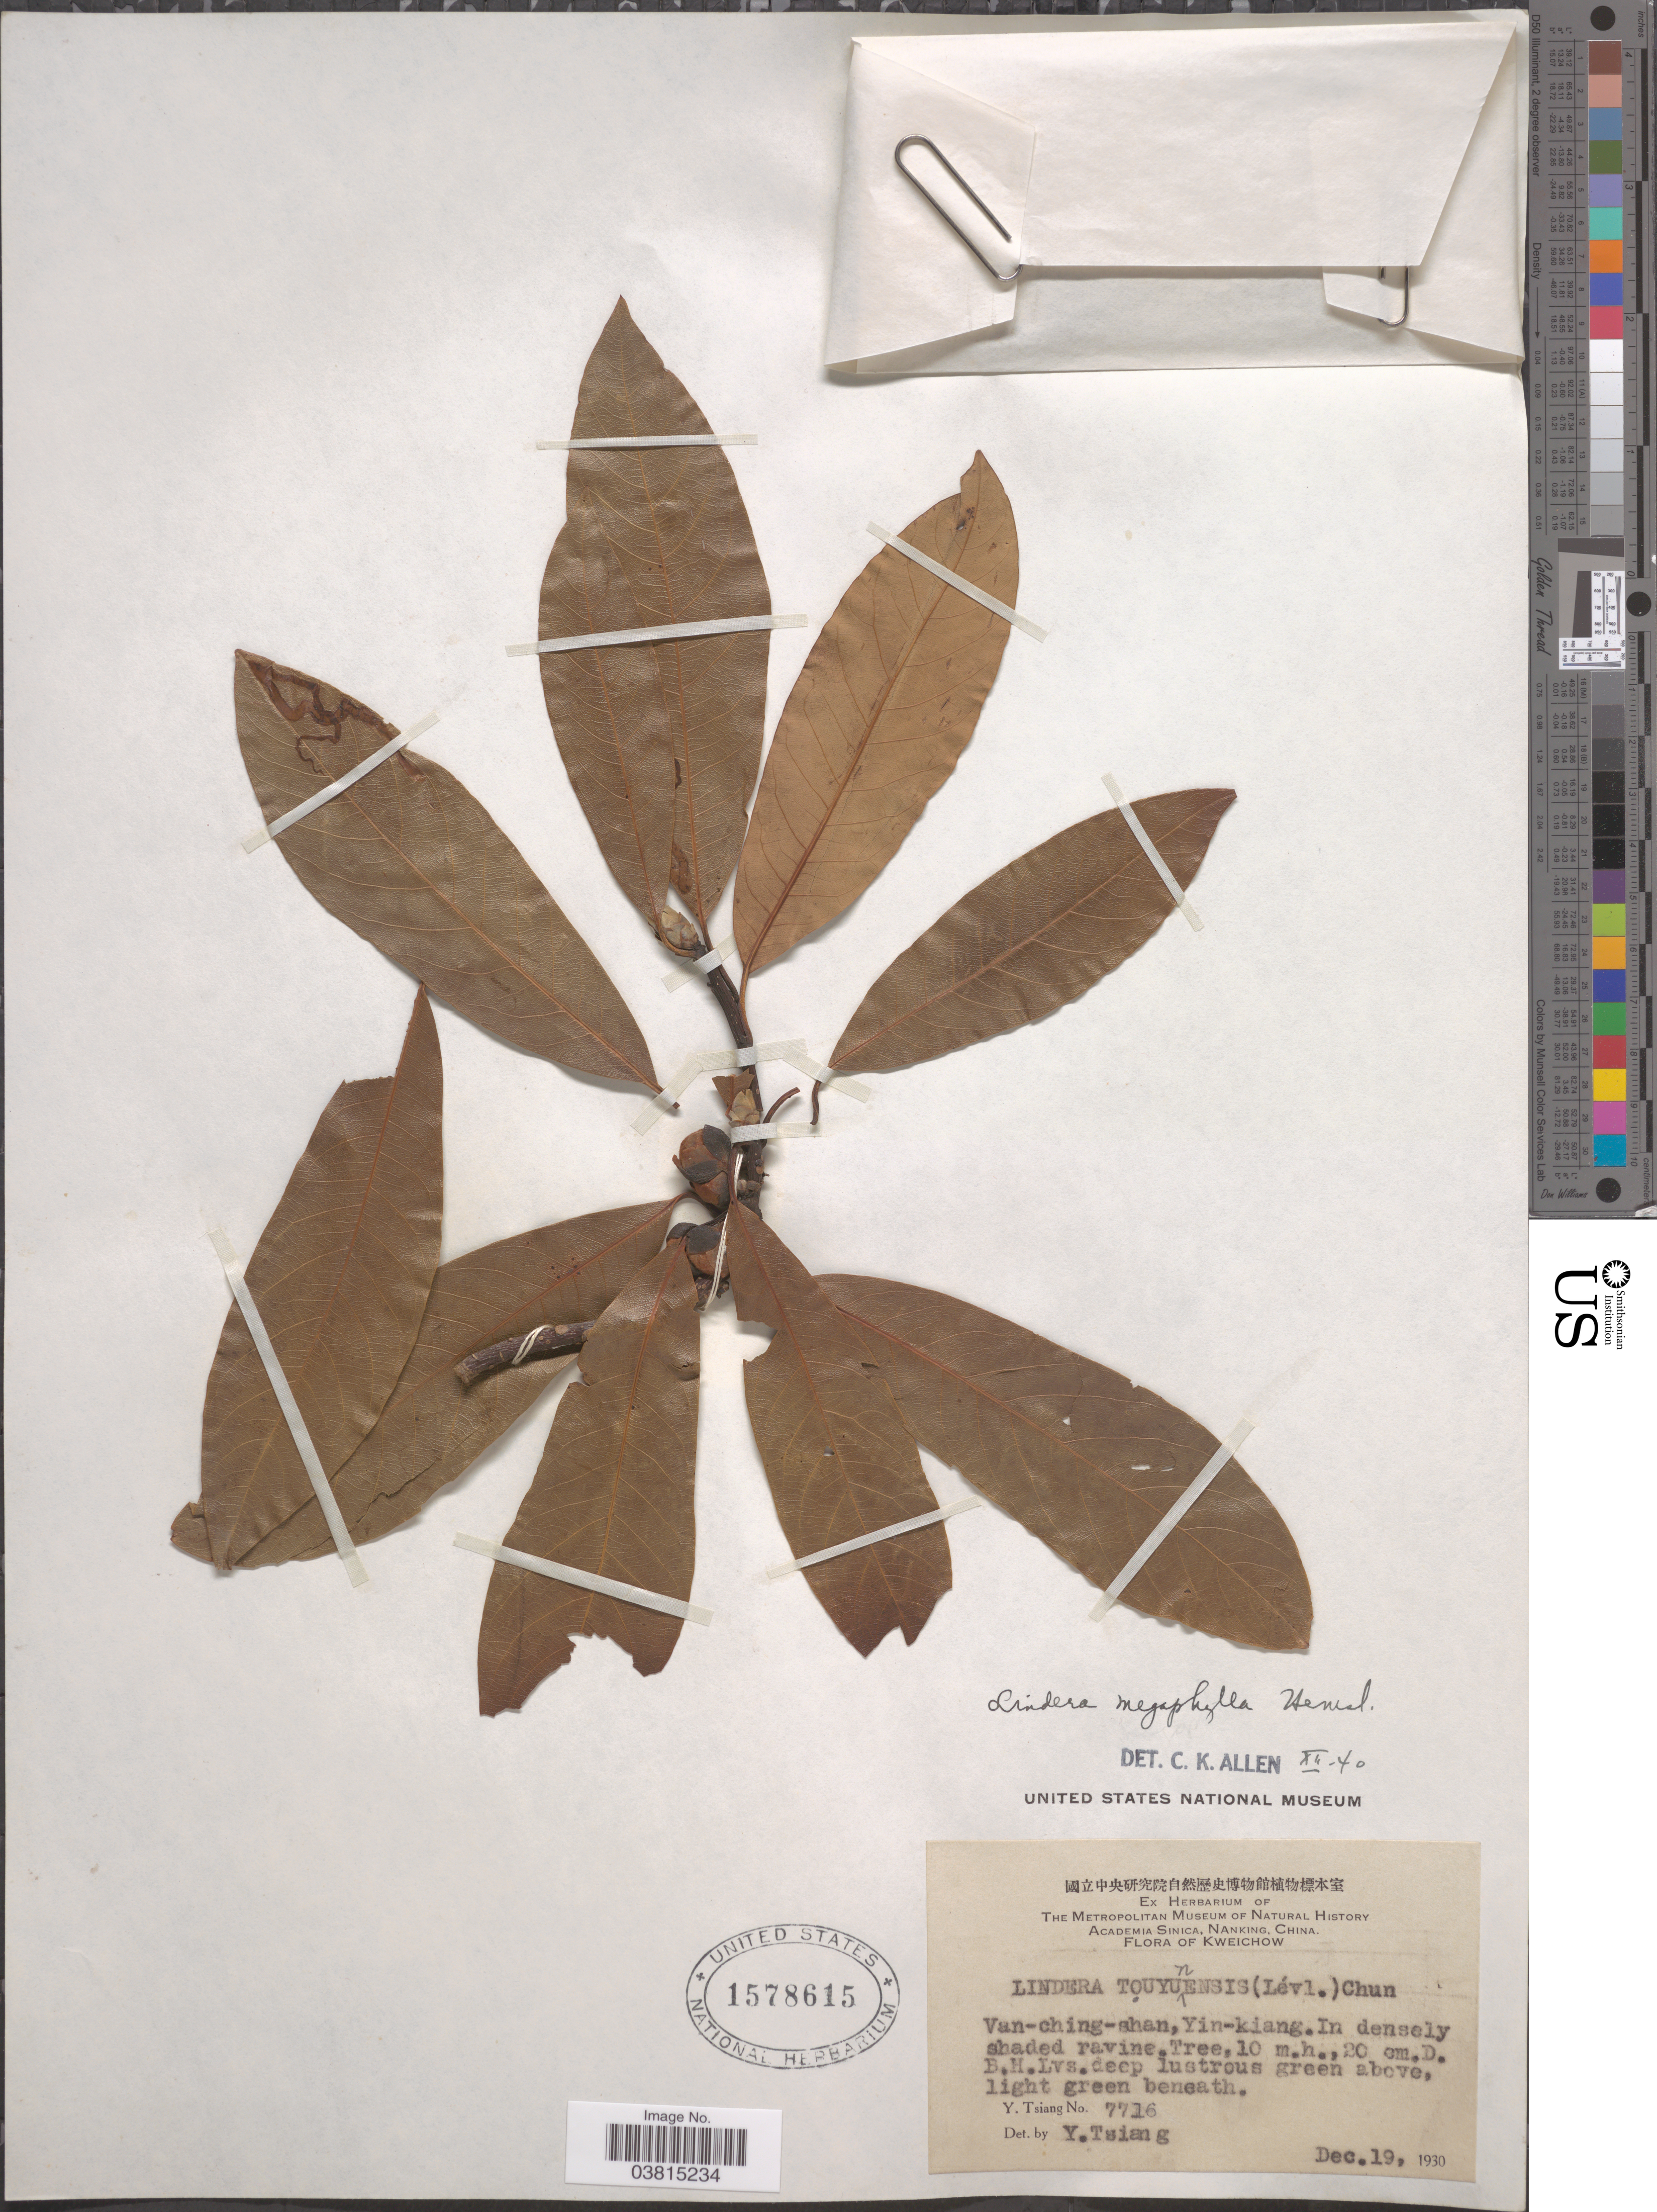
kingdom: Plantae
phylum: Tracheophyta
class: Magnoliopsida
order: Laurales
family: Lauraceae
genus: Lindera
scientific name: Lindera megaphylla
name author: Hemsl.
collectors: Y. Tsiang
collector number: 7716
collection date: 1930-12-19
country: China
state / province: Guizhou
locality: Kweichow. Van-ching-shan, Yin-kiang.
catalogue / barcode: US 1578615